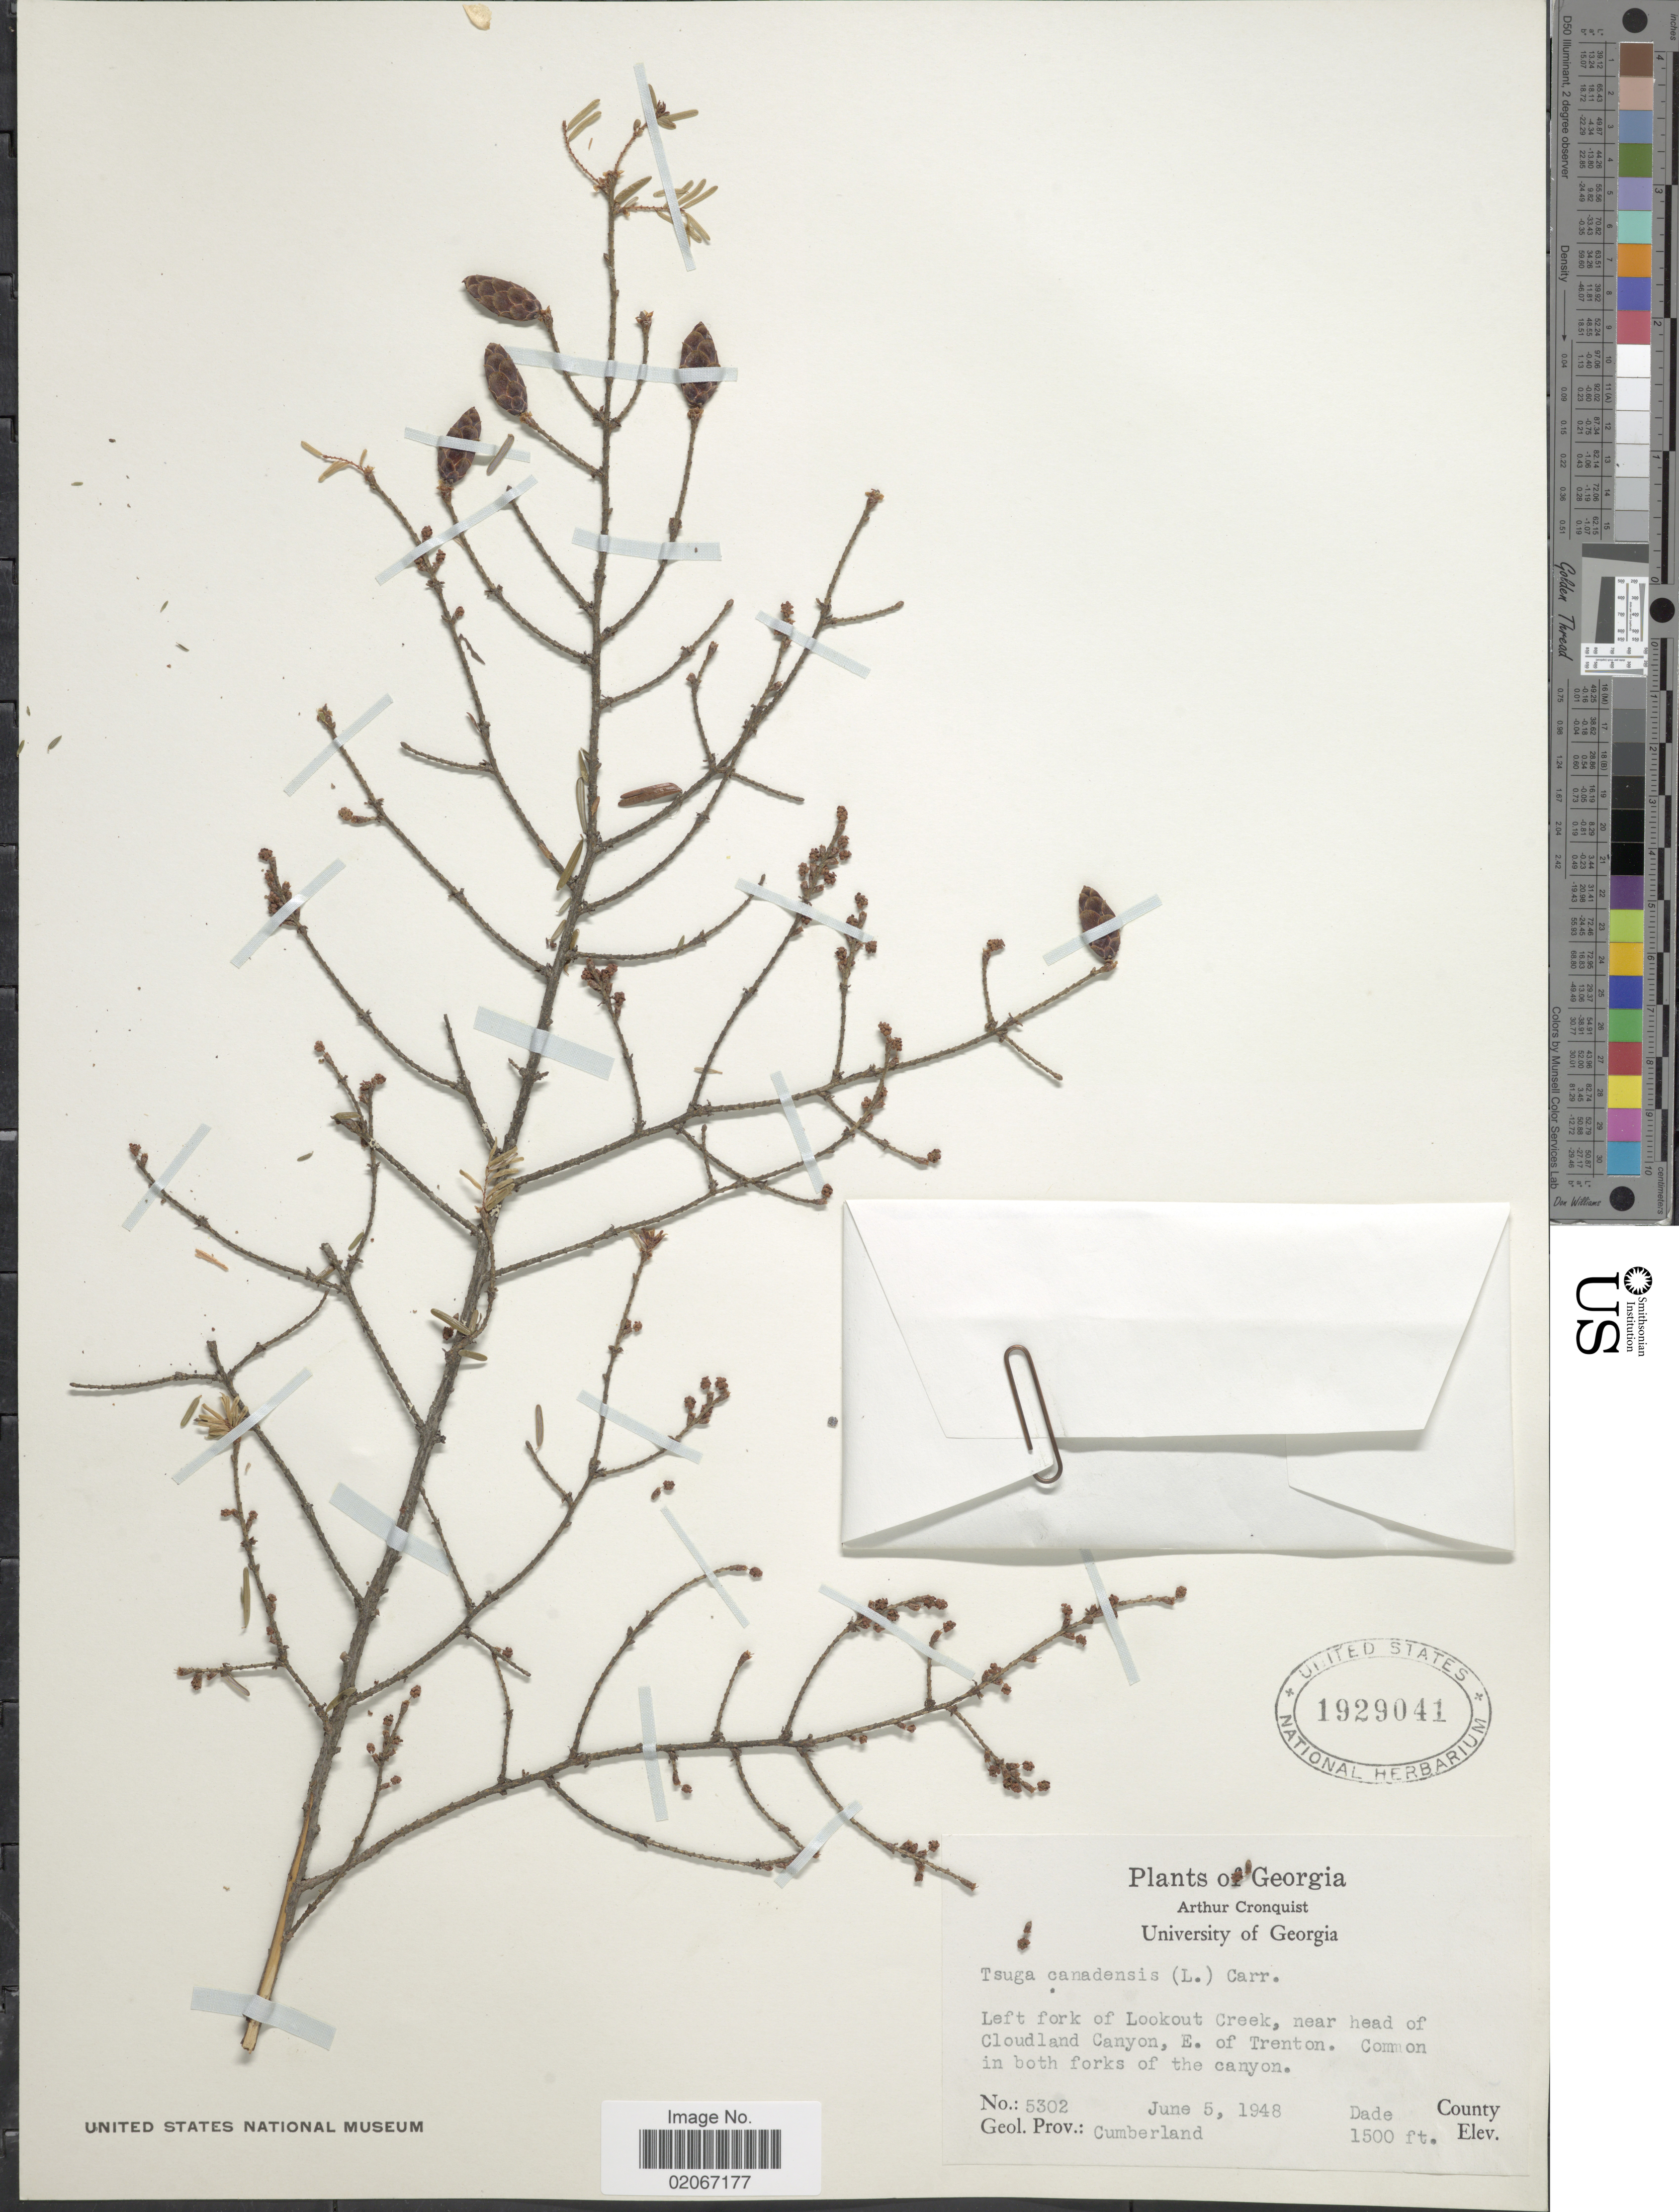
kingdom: Plantae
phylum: Tracheophyta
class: Pinopsida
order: Pinales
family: Pinaceae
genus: Tsuga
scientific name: Tsuga canadensis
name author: (L.) Carrière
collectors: A. J. Cronquist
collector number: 5302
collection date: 1948-06-05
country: United States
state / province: Georgia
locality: Left fork of Lookout Creek, near head of Cloudland Canyon, E. of Trenton. Dade County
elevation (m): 457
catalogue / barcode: US 1929041